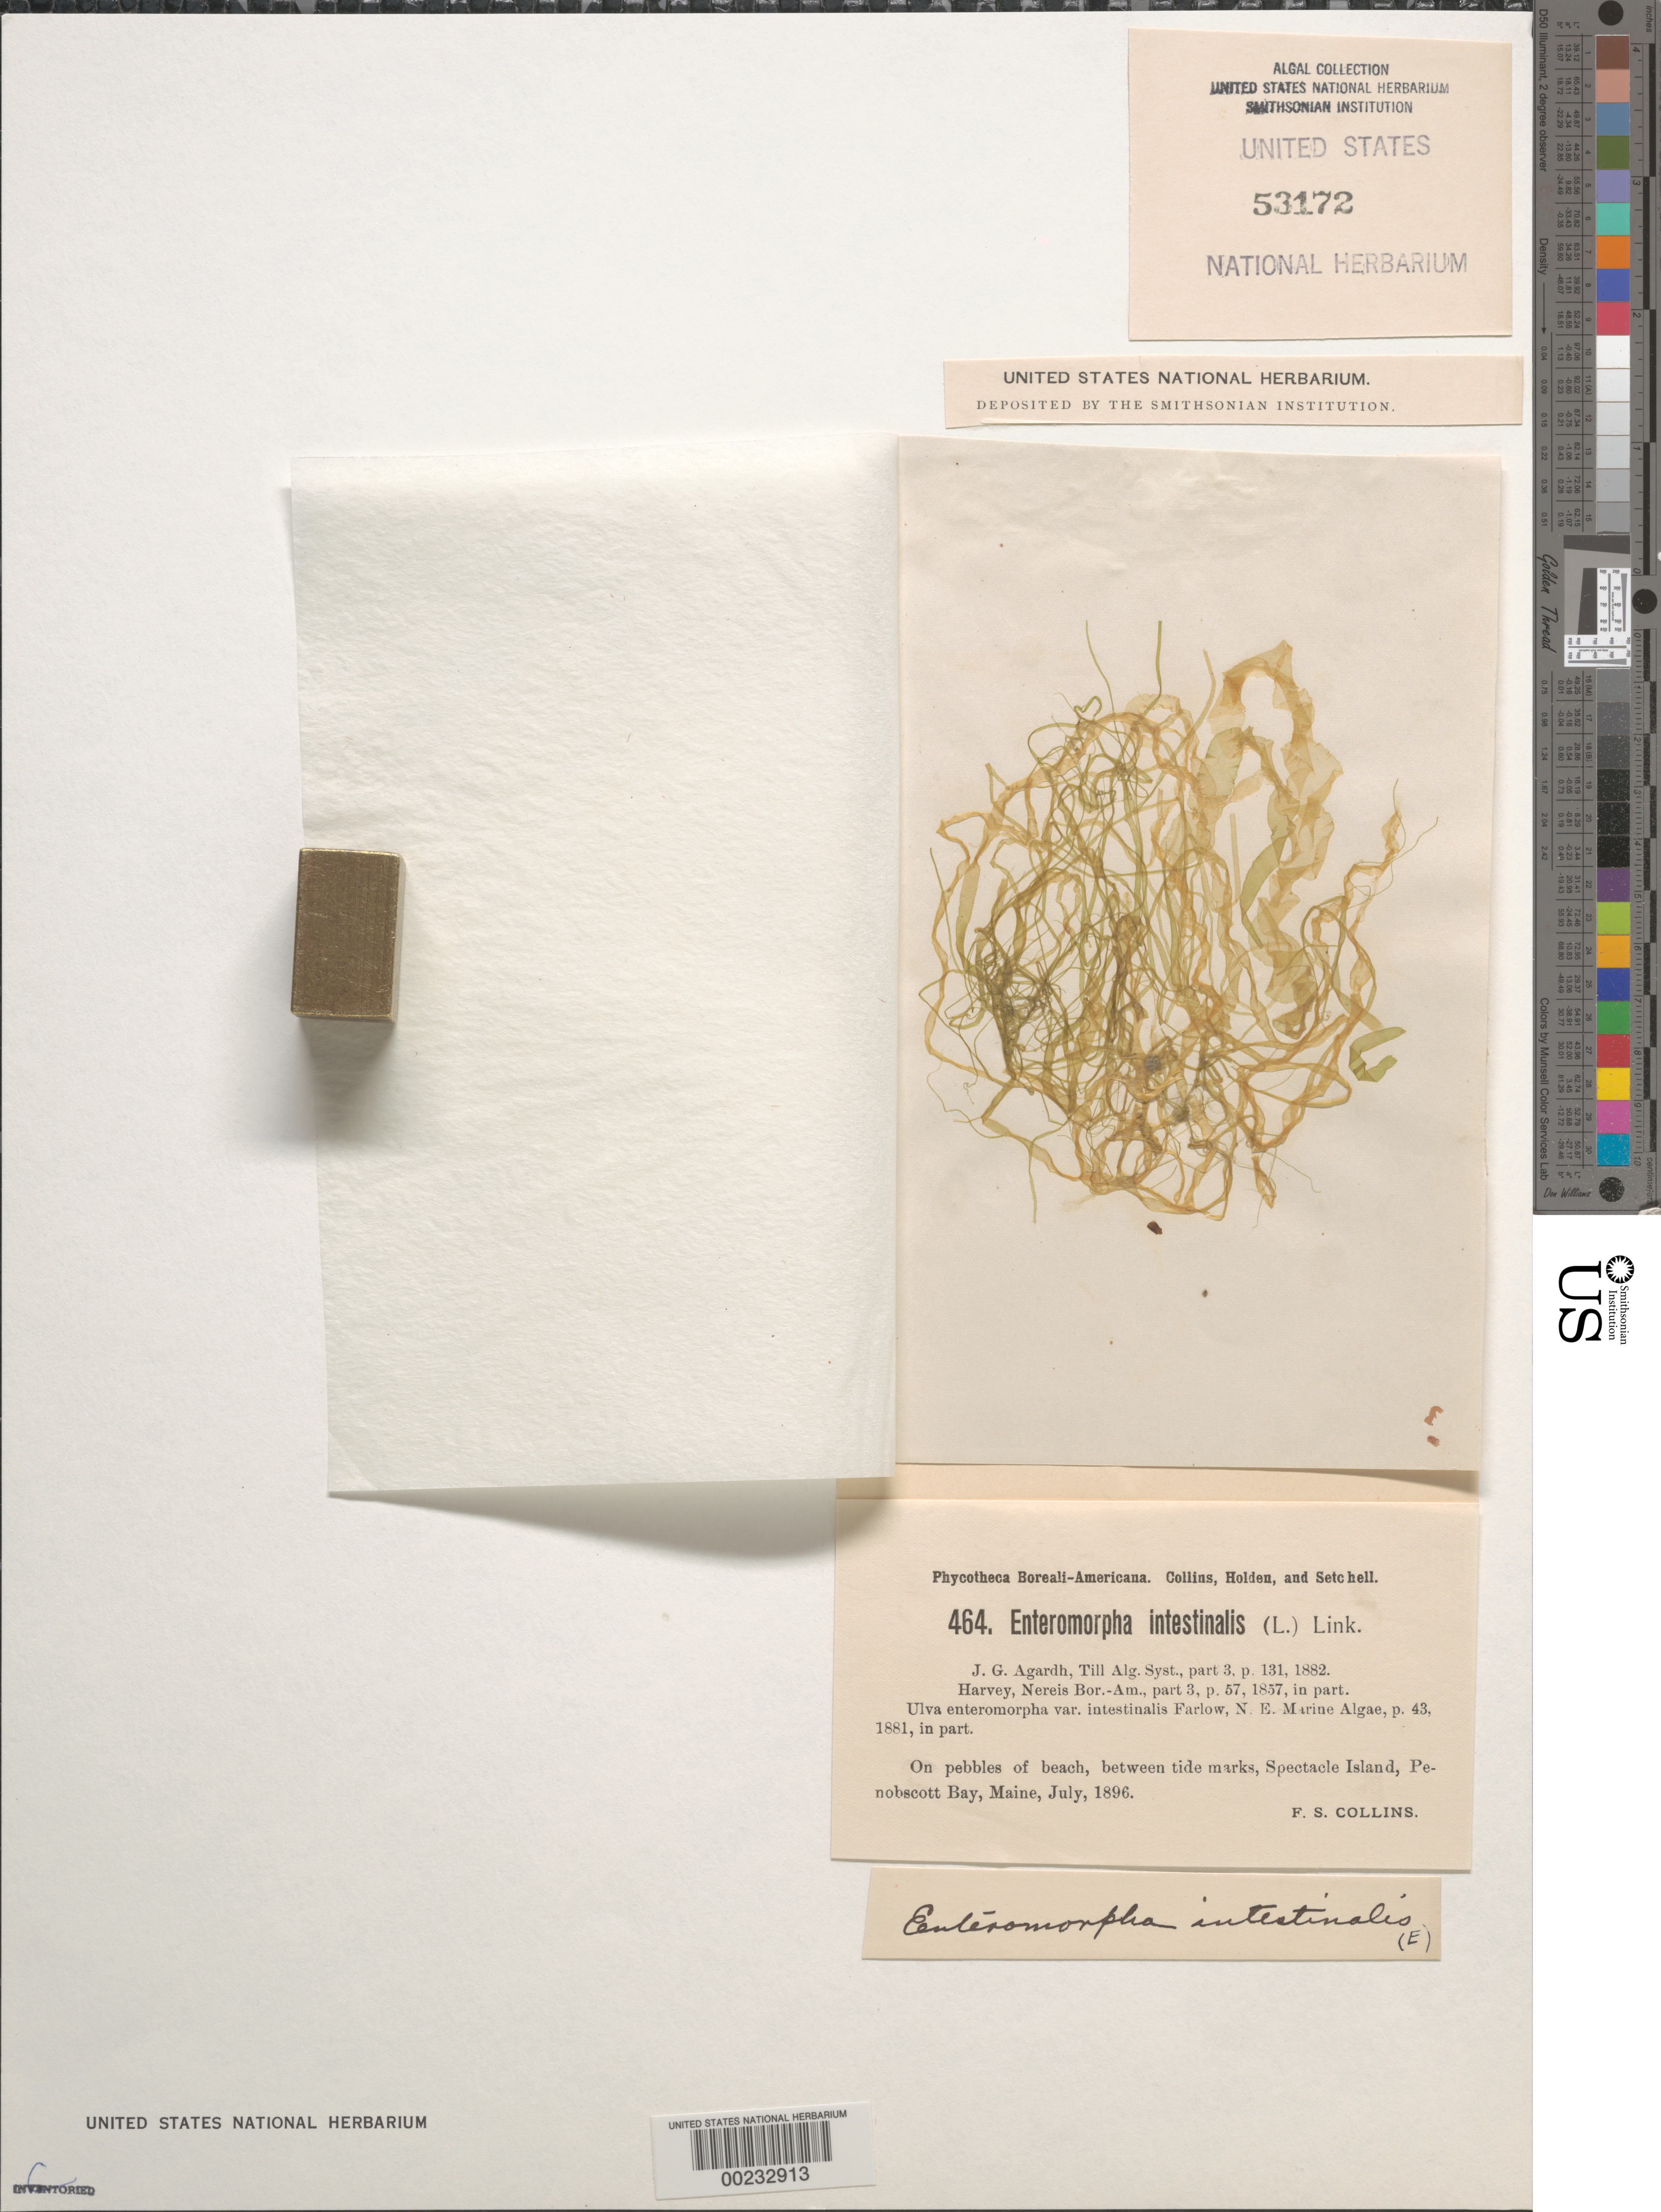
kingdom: Plantae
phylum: Chlorophyta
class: Ulvophyceae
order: Ulvales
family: Ulvaceae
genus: Ulva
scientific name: Ulva intestinalis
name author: L.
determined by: Algae name updating Project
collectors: F. Collins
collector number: PB-A 464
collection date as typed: Jul 1896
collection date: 1896-07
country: United States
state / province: Maine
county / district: Knox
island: Spectacle Island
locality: Penobscot Bay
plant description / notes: Collins, Holden & Setchell, Phycotheca Boreali-Americana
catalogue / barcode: US 53172